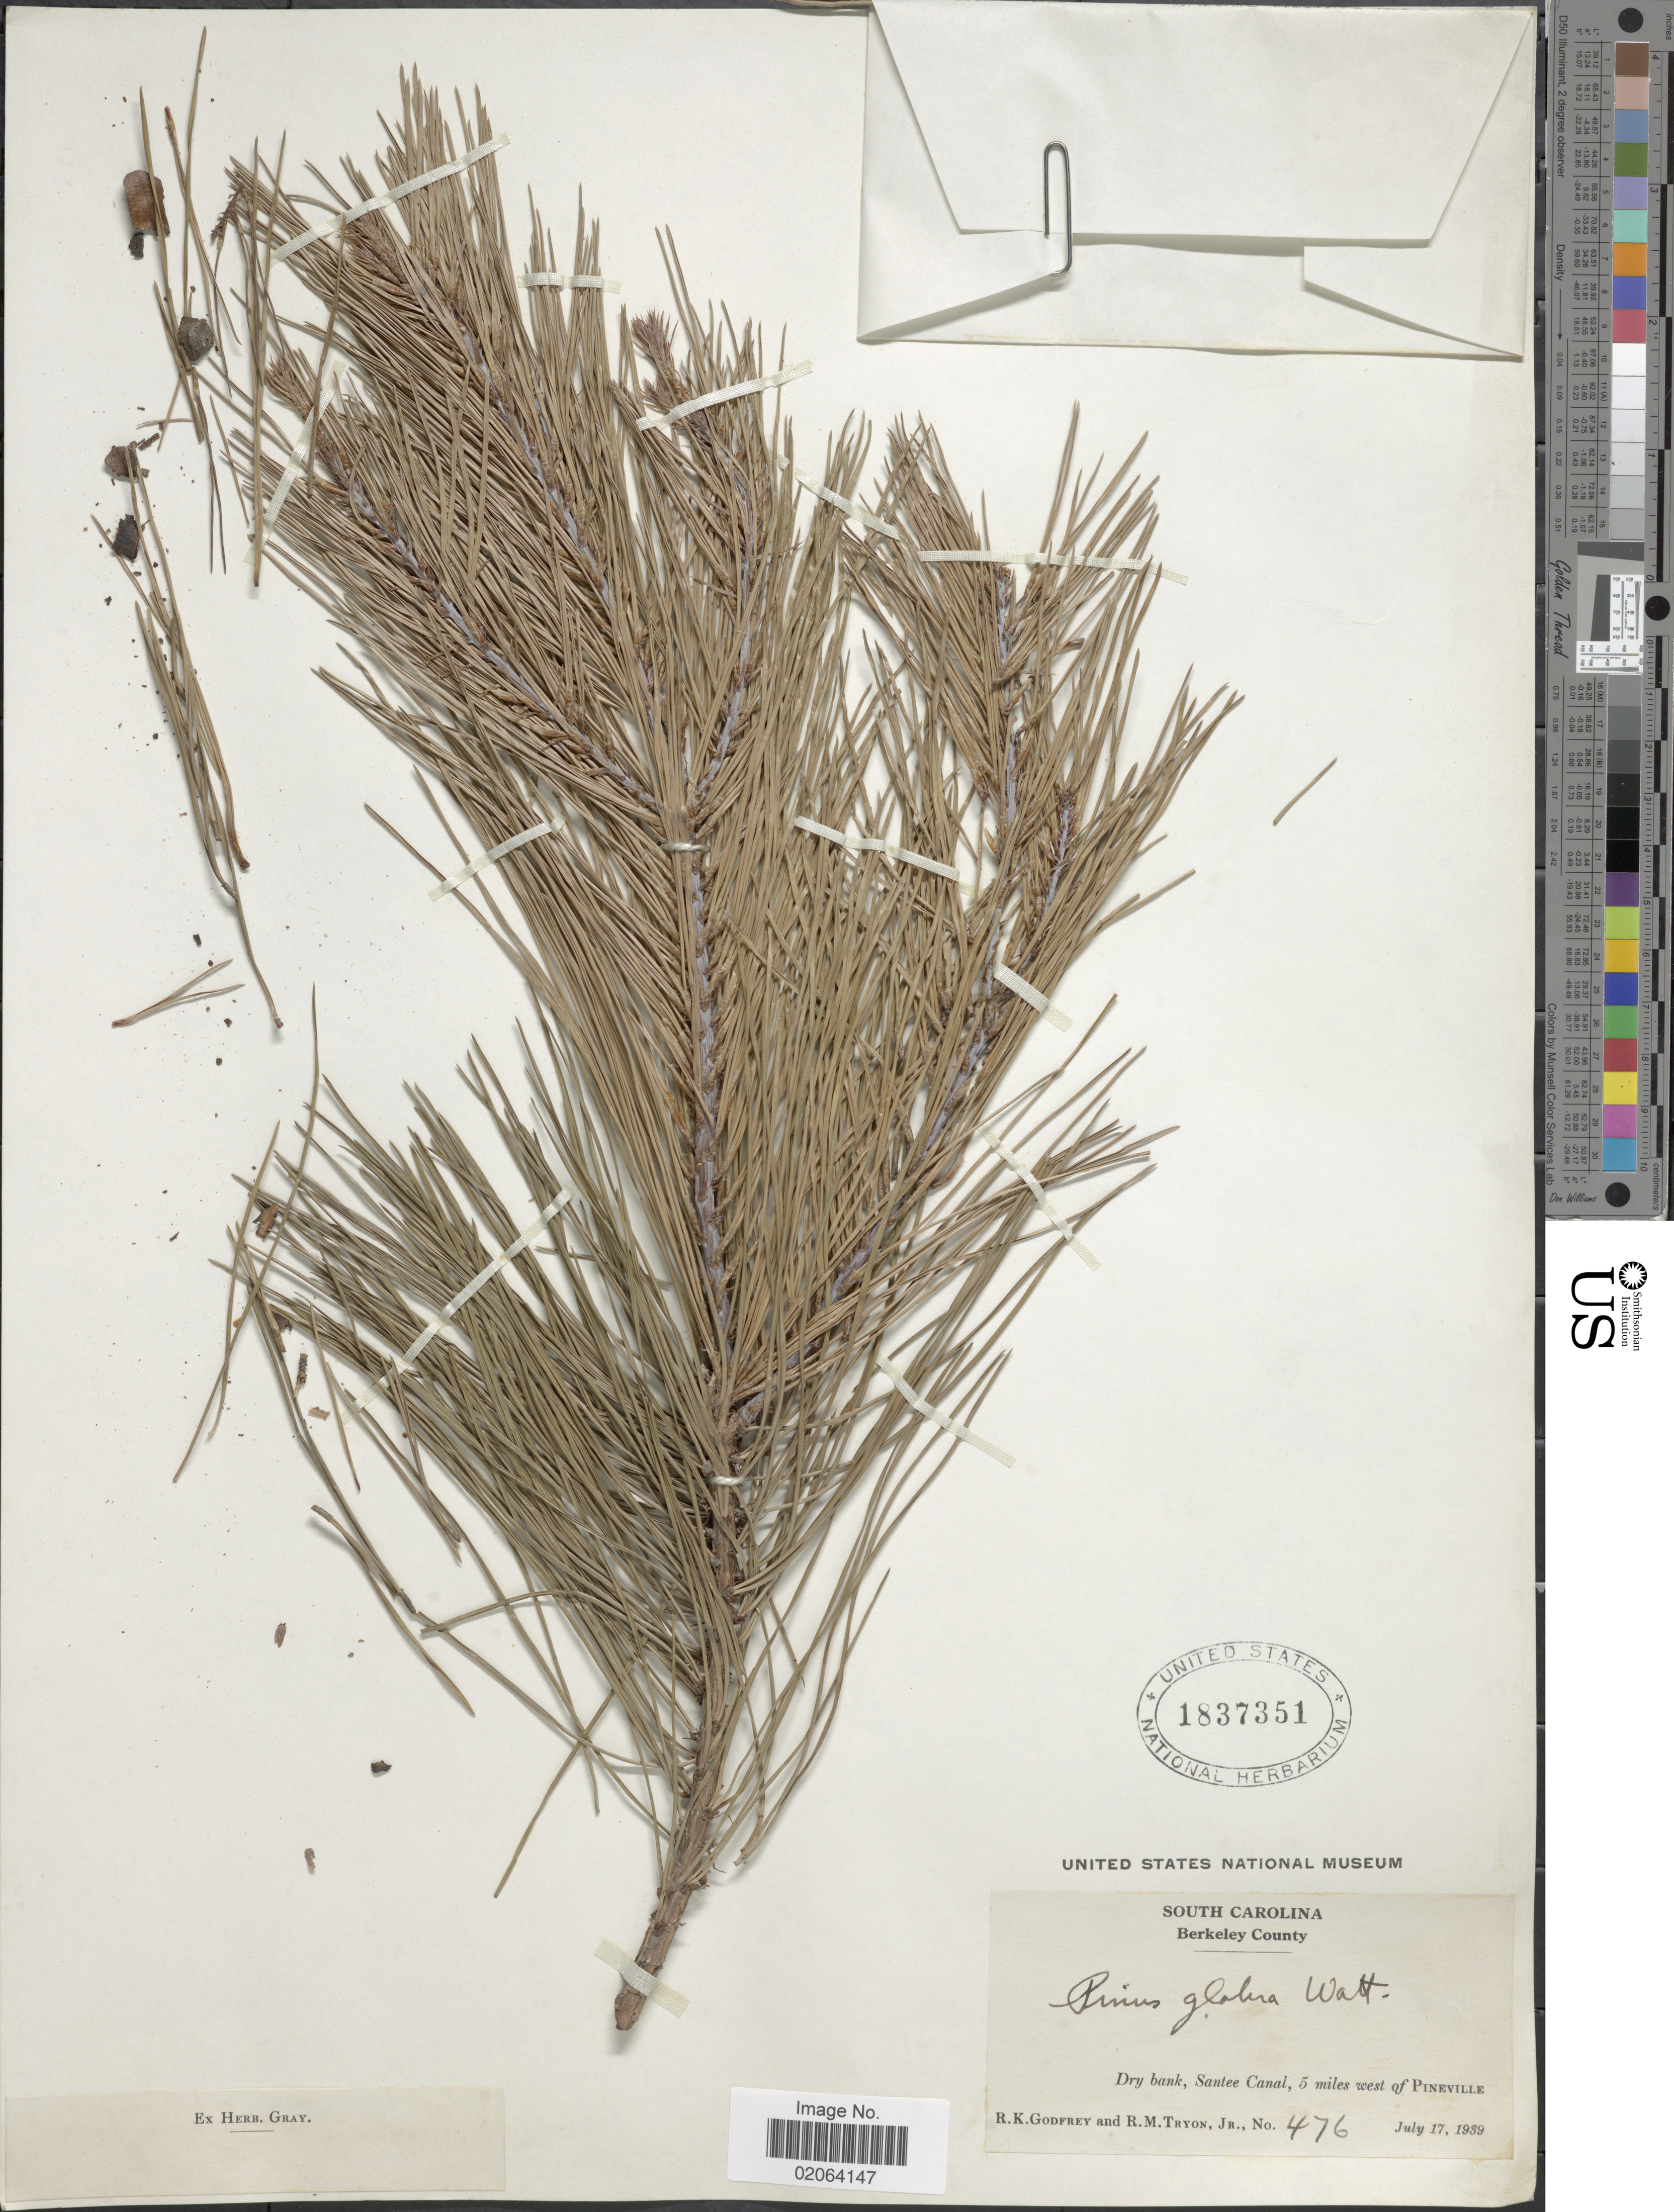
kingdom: Plantae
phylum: Tracheophyta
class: Pinopsida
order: Pinales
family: Pinaceae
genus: Pinus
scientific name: Pinus glabra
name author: Walter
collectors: R. K. Godfrey & R. M. Tryon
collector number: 476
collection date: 1939-07-17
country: United States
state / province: South Carolina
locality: Berkeley County. Santee Canal, 5 miles west of Pineville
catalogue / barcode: US 1837351